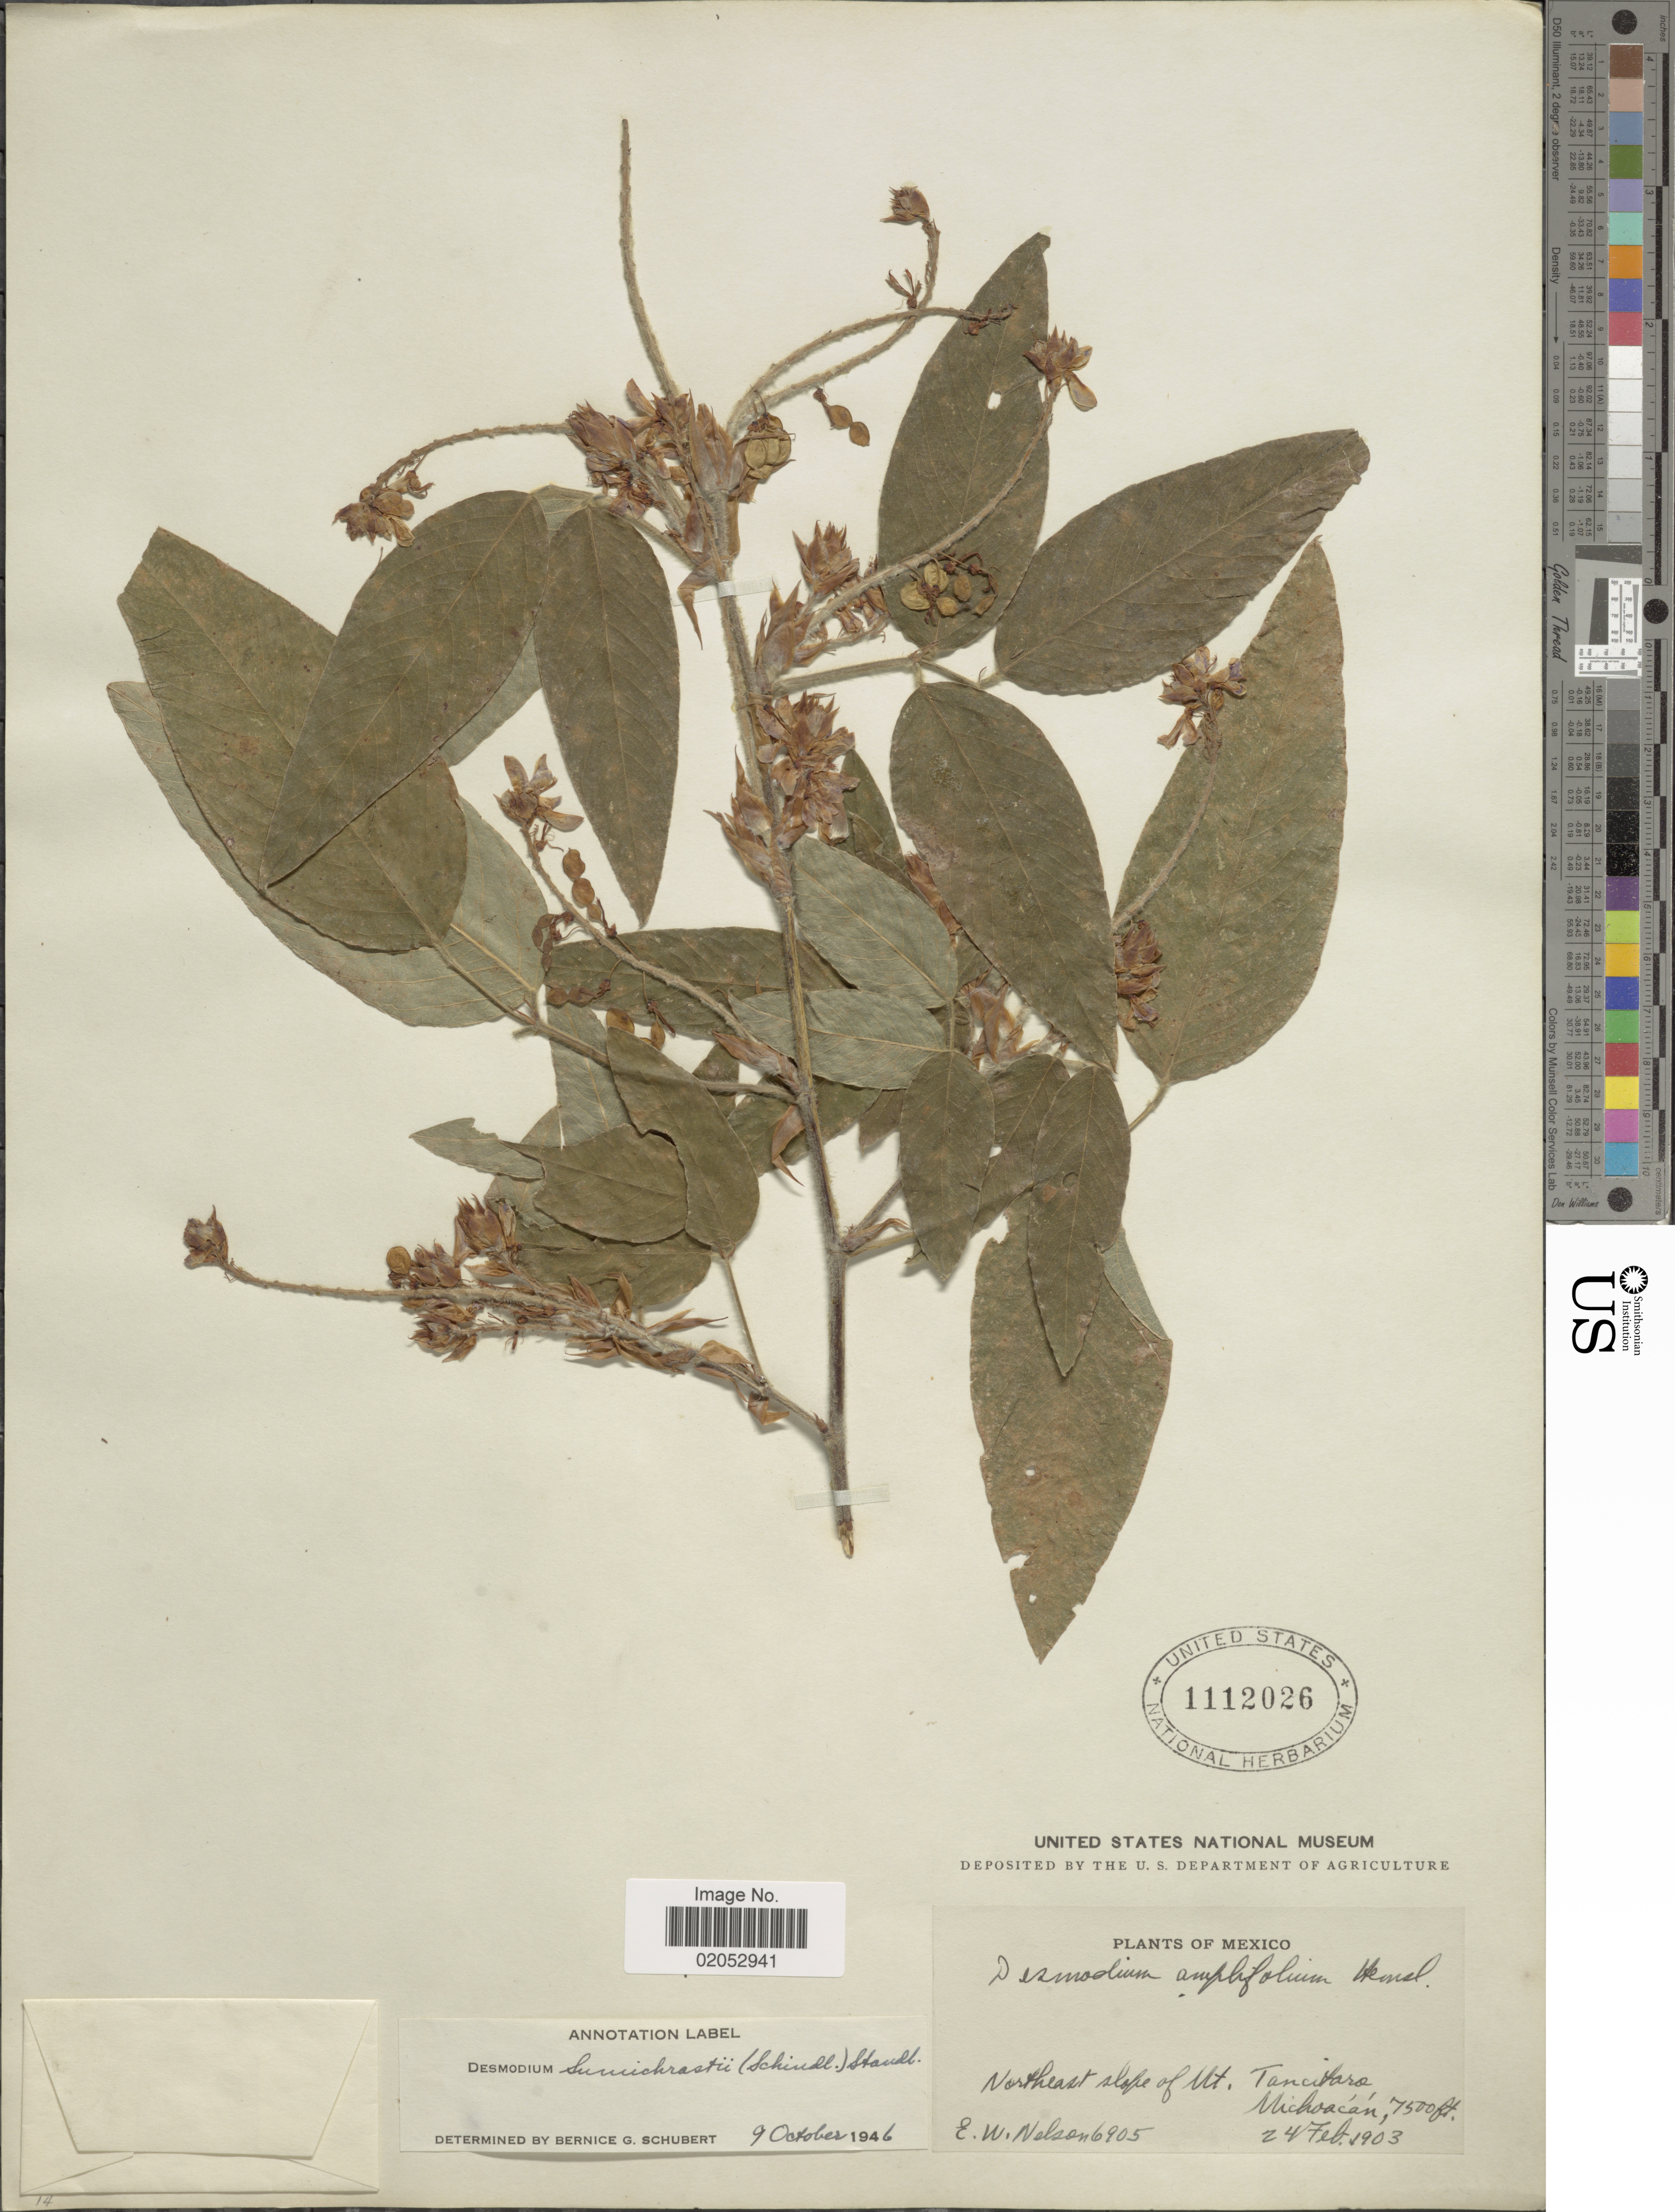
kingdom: Plantae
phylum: Tracheophyta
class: Magnoliopsida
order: Fabales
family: Fabaceae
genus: Desmodium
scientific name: Desmodium sumichrastii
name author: (Schindl.) Schindl.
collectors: E. W. Nelson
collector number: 6905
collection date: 1903-02-24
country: Mexico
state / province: Michoacán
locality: Northeast slope of Mt. Tancitaro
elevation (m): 2286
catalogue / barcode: US 1112026